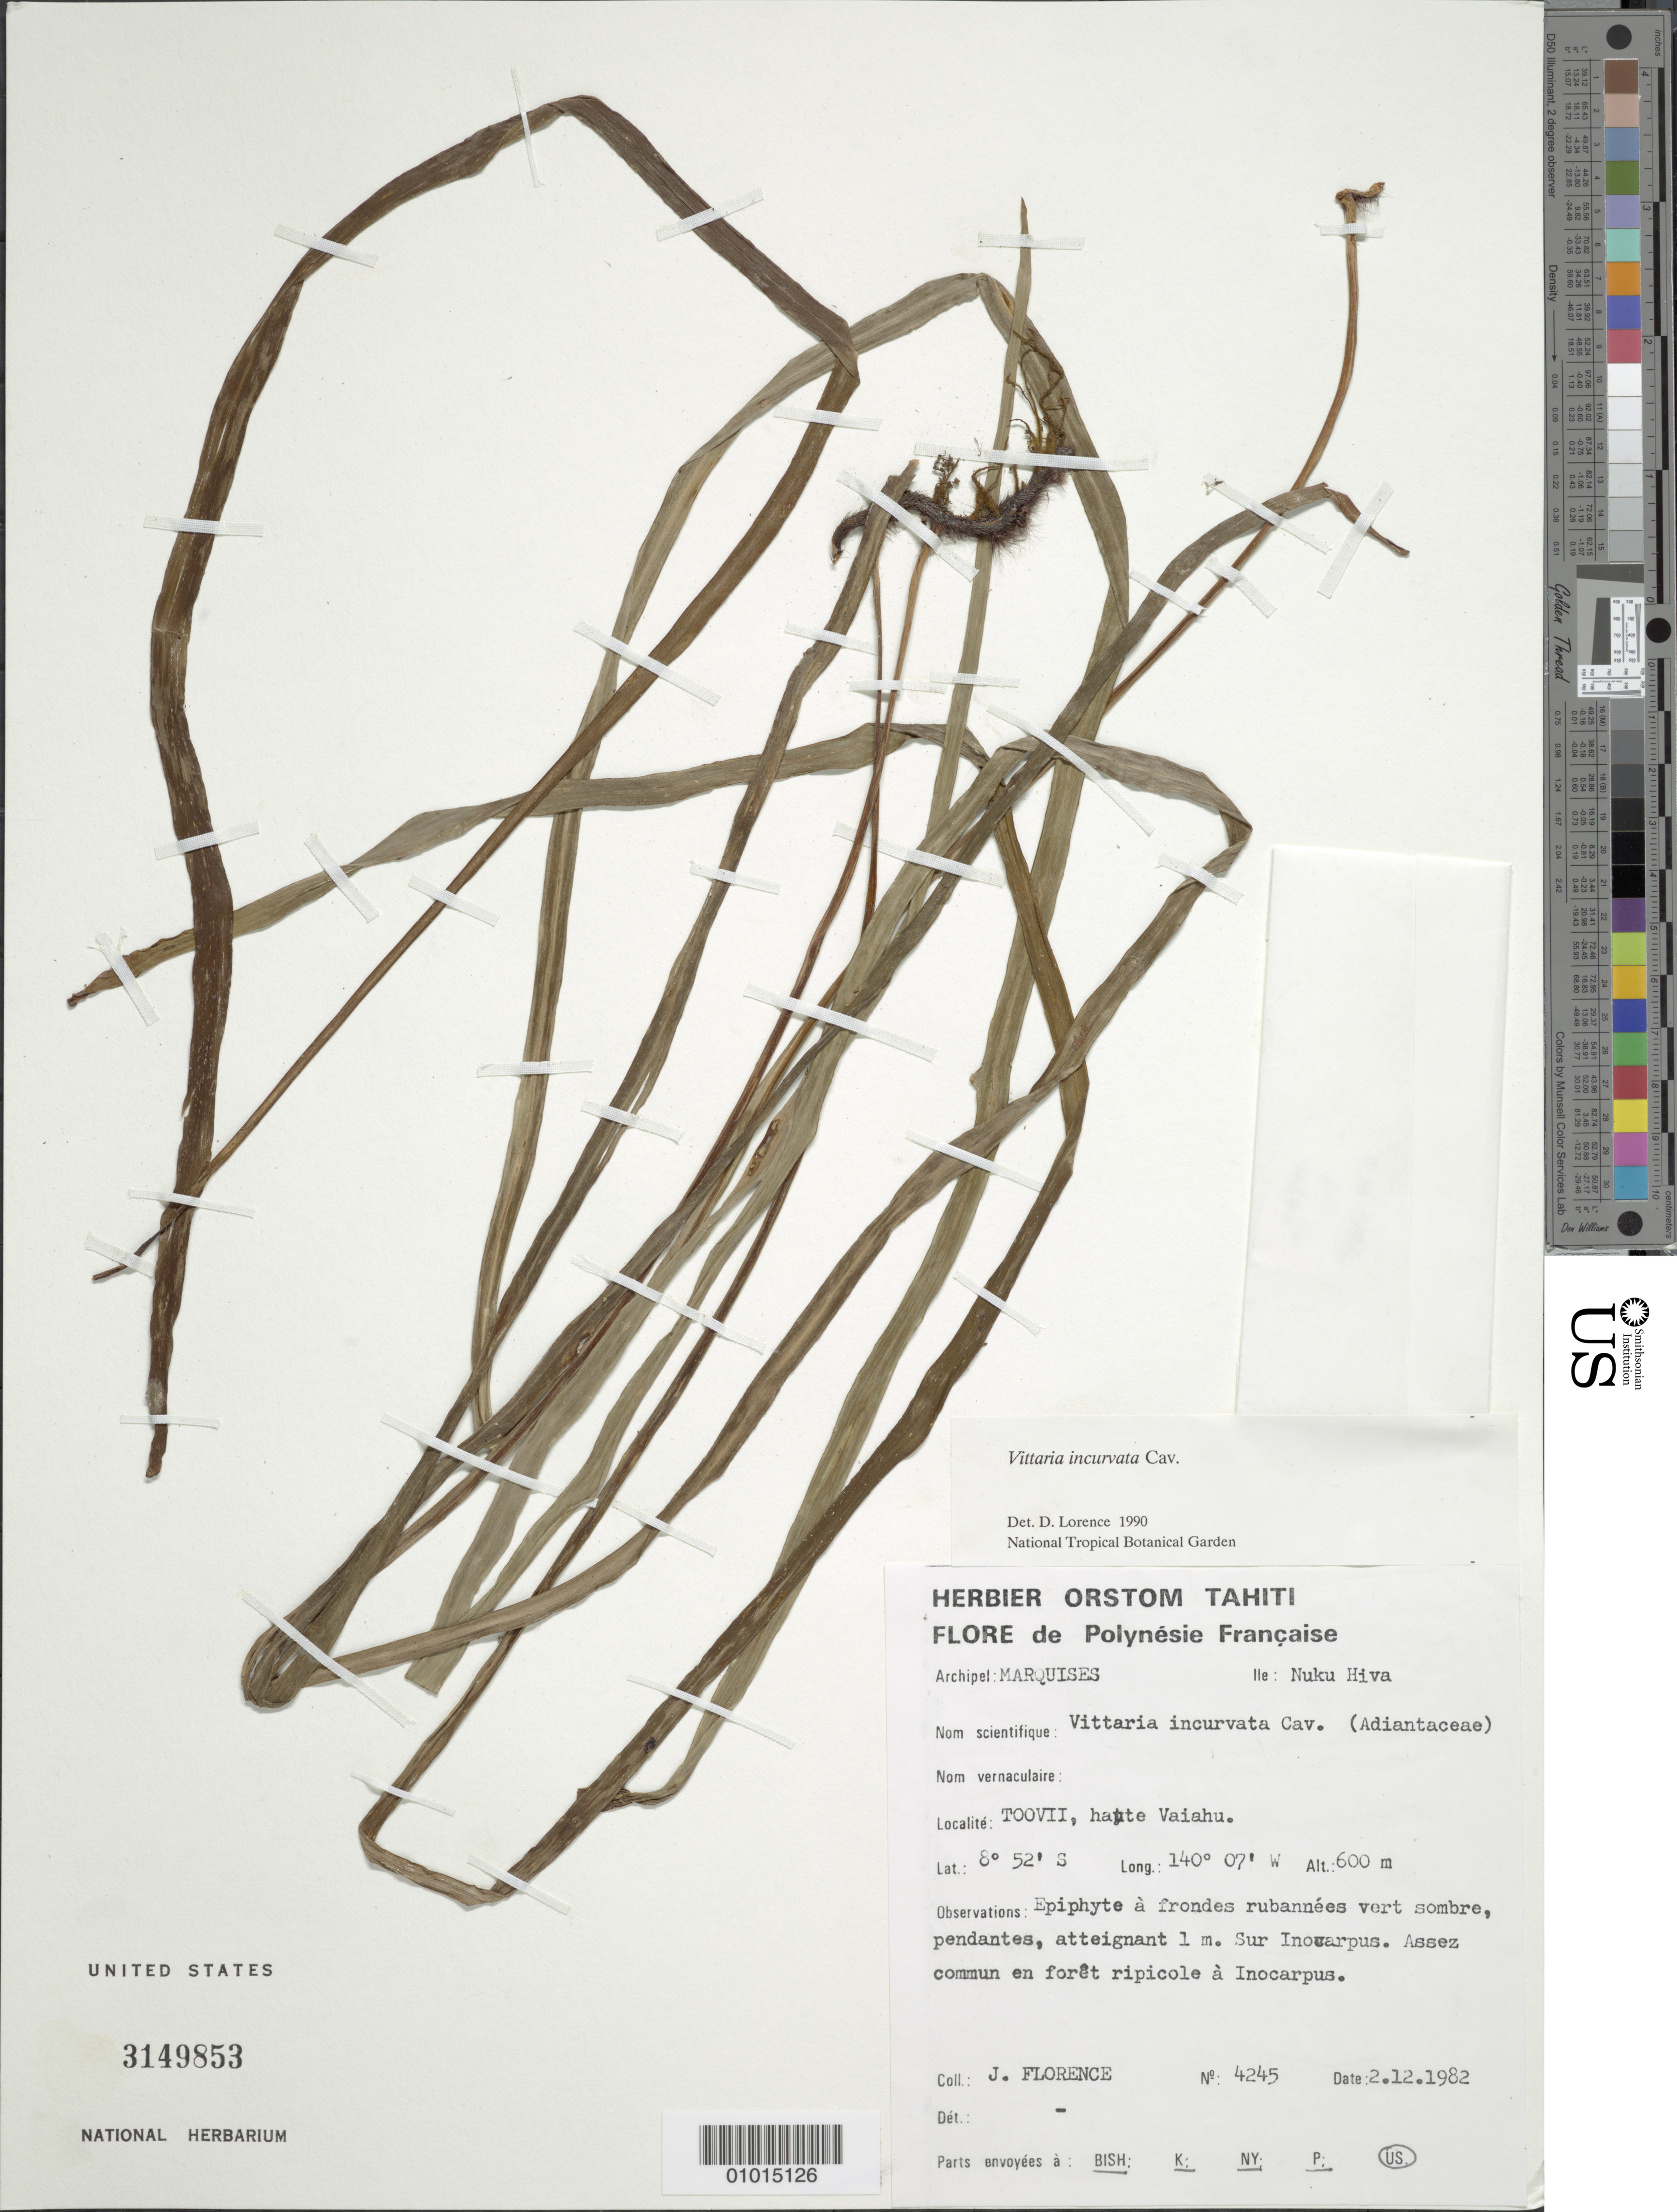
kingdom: Plantae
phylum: Tracheophyta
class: Polypodiopsida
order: Polypodiales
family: Pteridaceae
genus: Haplopteris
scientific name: Haplopteris elongata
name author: (Sw.) Crane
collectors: J. Florence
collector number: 4245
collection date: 1982-12-02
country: French Polynesia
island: Nuku Hiva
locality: Toovii, haute Vaiahu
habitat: assez commun en foret ripicole a Inocarpus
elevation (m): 600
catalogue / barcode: US 3149853